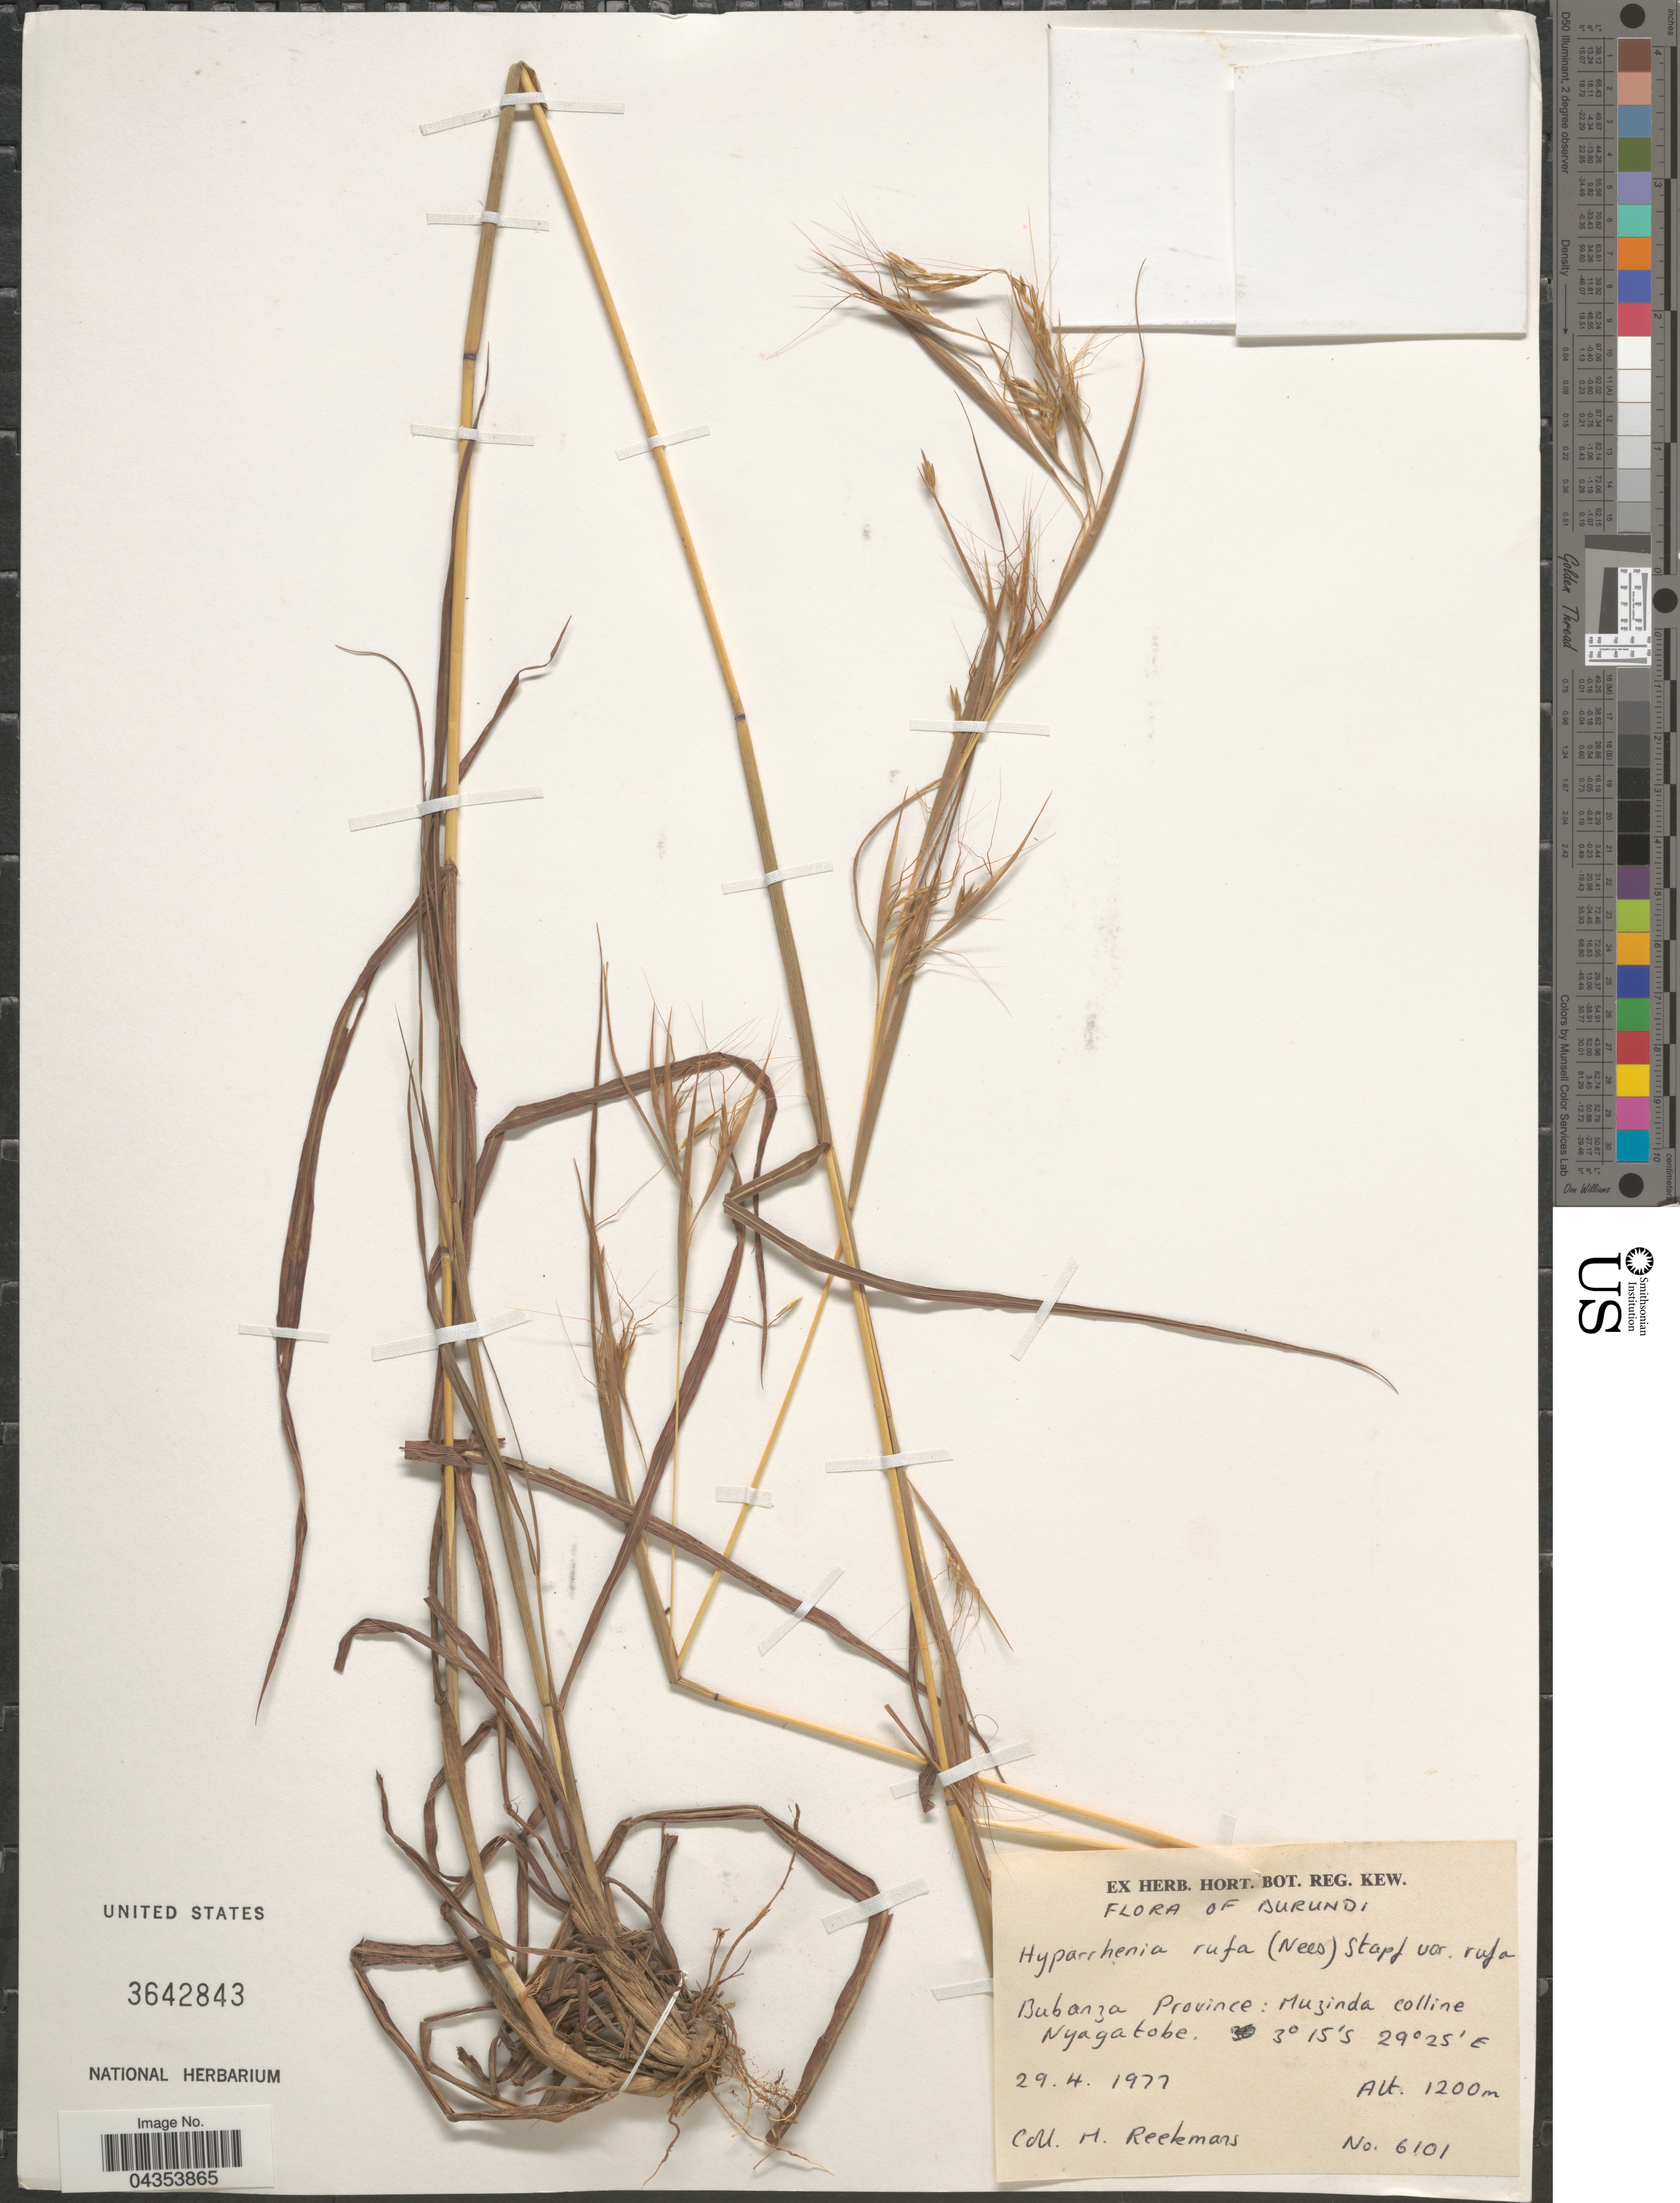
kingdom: Plantae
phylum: Tracheophyta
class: Liliopsida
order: Poales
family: Poaceae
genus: Hyparrhenia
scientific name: Hyparrhenia rufa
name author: (Nees) Stapf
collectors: M. Reekmans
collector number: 6101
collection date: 1977-04-29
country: Burundi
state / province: Bubanza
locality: Muzinda colline Nyagatobe.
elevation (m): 1200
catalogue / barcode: US 3642843